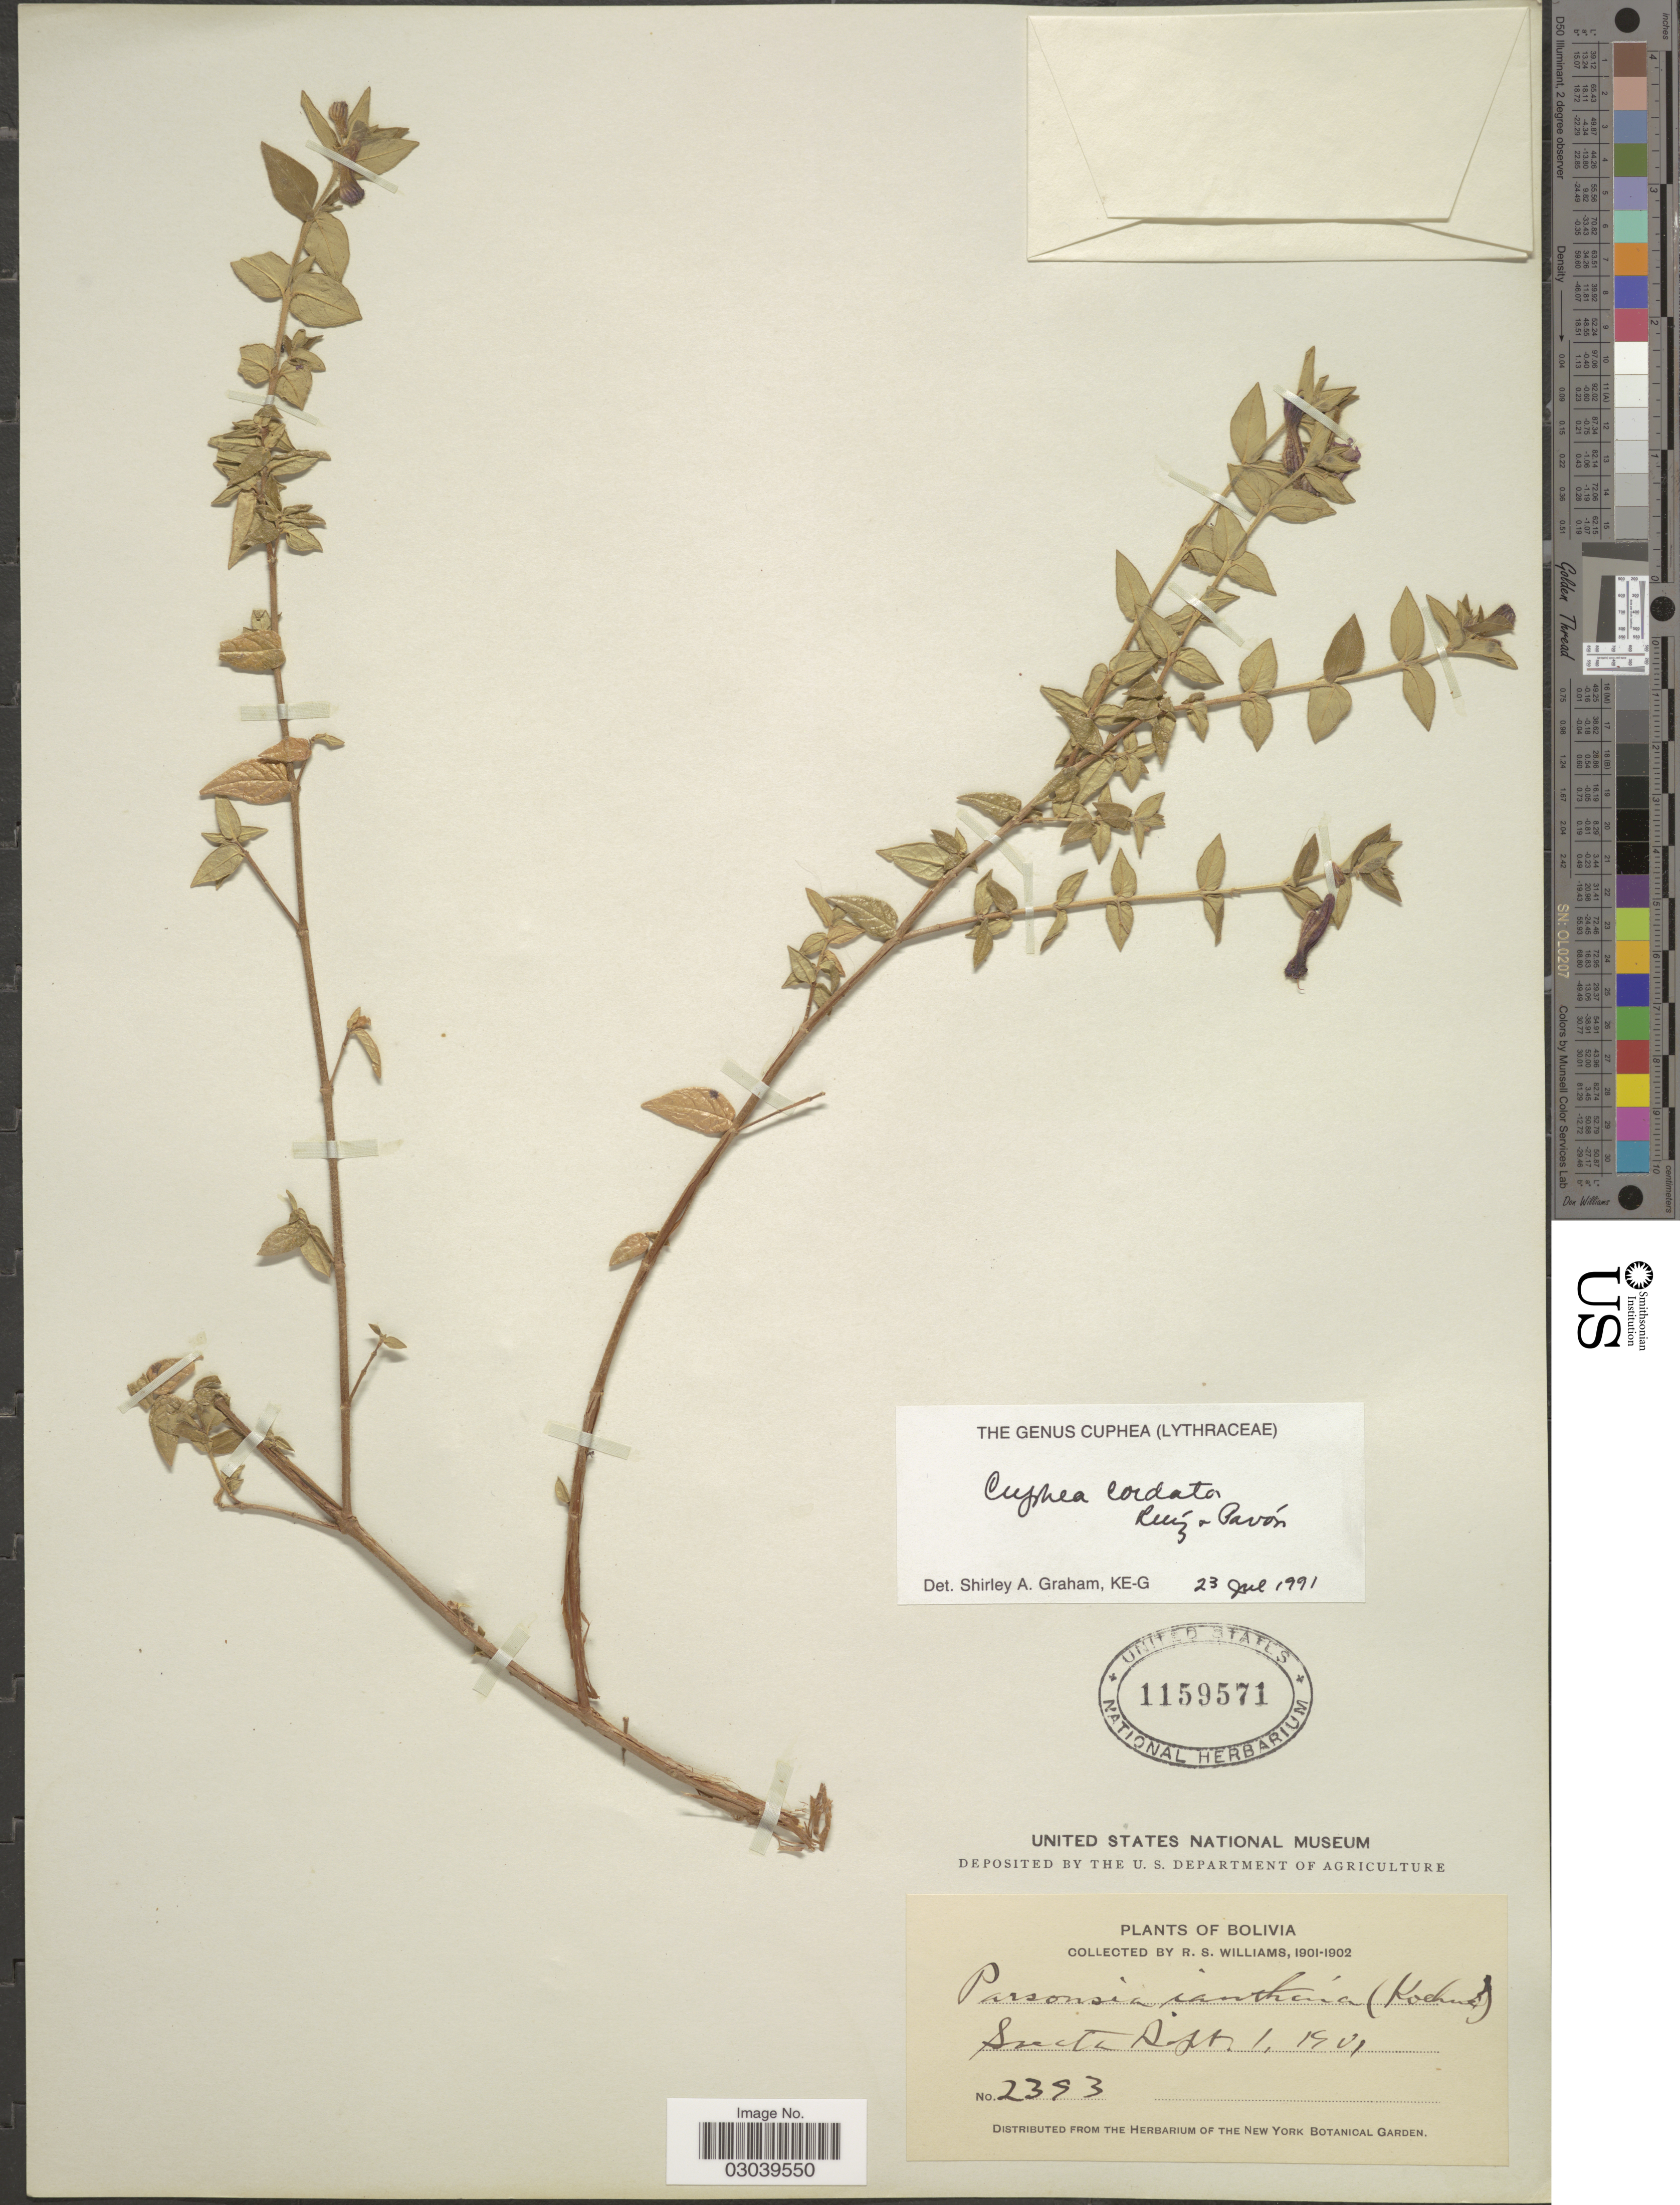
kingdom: Plantae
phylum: Tracheophyta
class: Magnoliopsida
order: Myrtales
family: Lythraceae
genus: Cuphea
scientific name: Cuphea cordata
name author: Ruiz & Pav.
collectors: R. S. Williams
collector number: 2393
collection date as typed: Sep. 1, '01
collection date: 1901-09-01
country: Bolivia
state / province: La Páz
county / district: Larecaja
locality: Sorata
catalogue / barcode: US 1159571